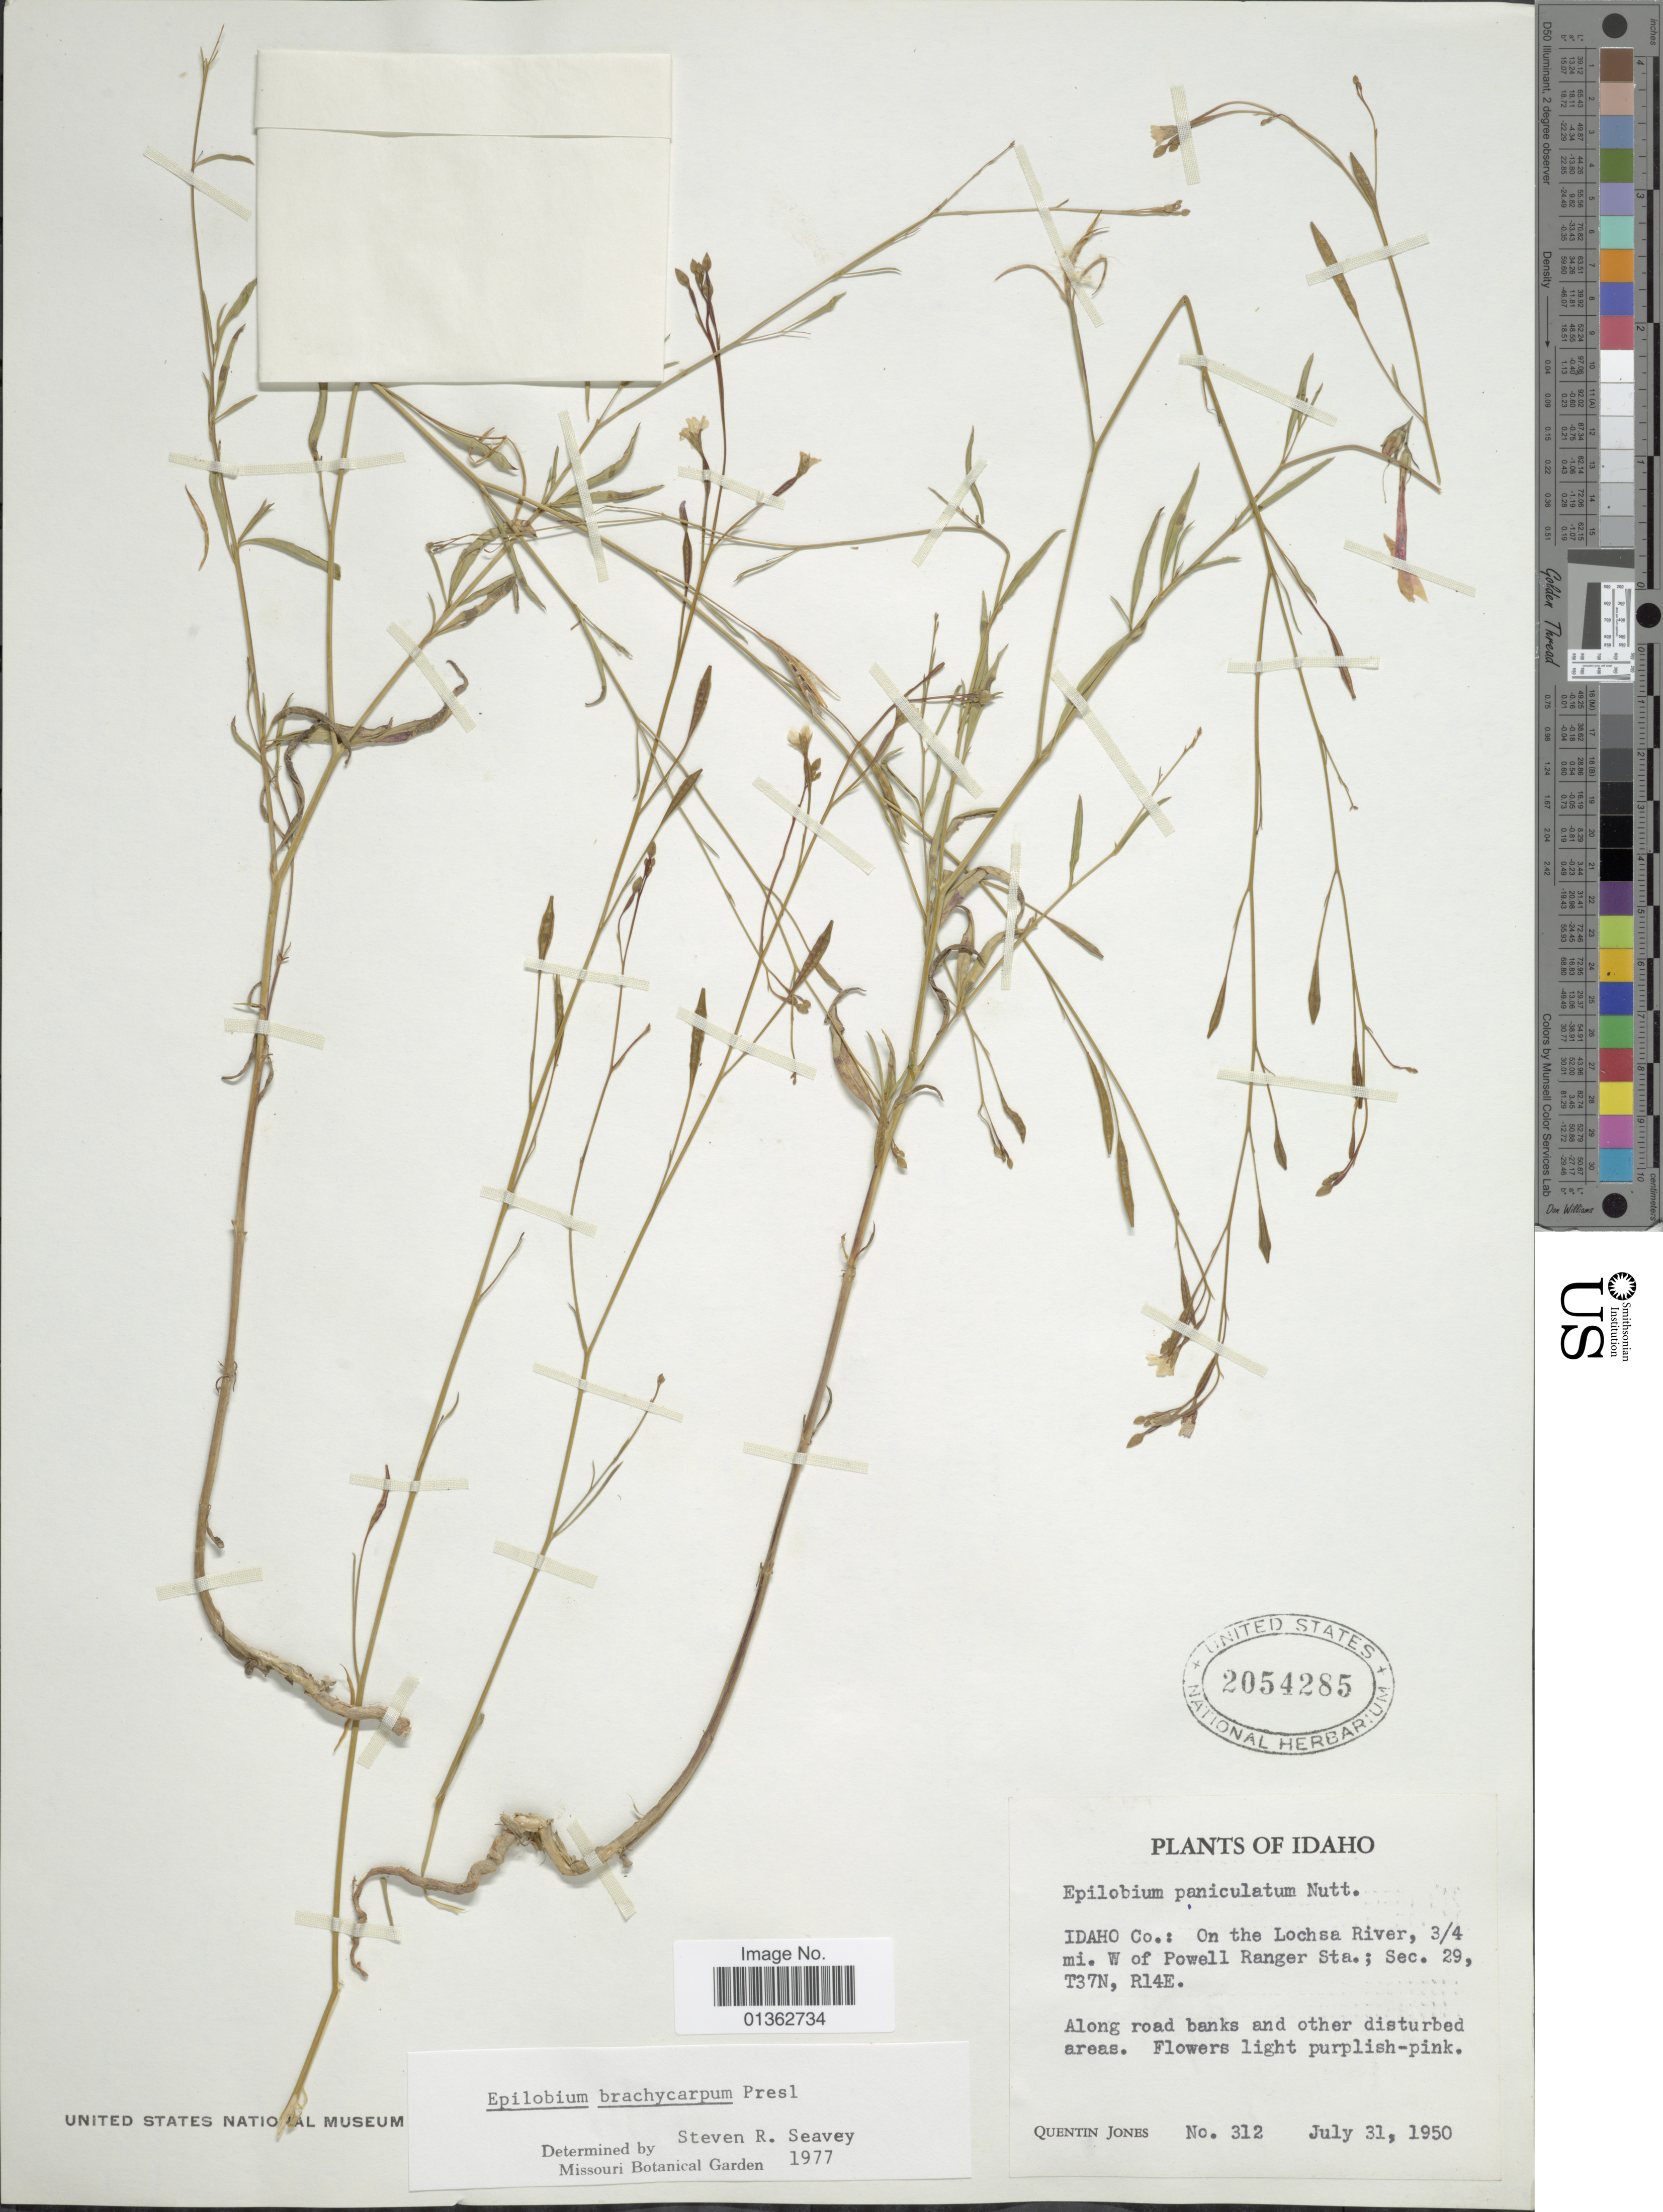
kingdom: Plantae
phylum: Tracheophyta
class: Magnoliopsida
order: Myrtales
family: Onagraceae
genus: Epilobium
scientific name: Epilobium brachycarpum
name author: C. Presl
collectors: Q. Jones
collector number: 312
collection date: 1950-07-31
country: United States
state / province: Idaho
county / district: Idaho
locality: On the Lochsa River, ¾ mi. W of Powell Ranger Sta.: Sec. 29, T37N, R14E.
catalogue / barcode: US 2054285